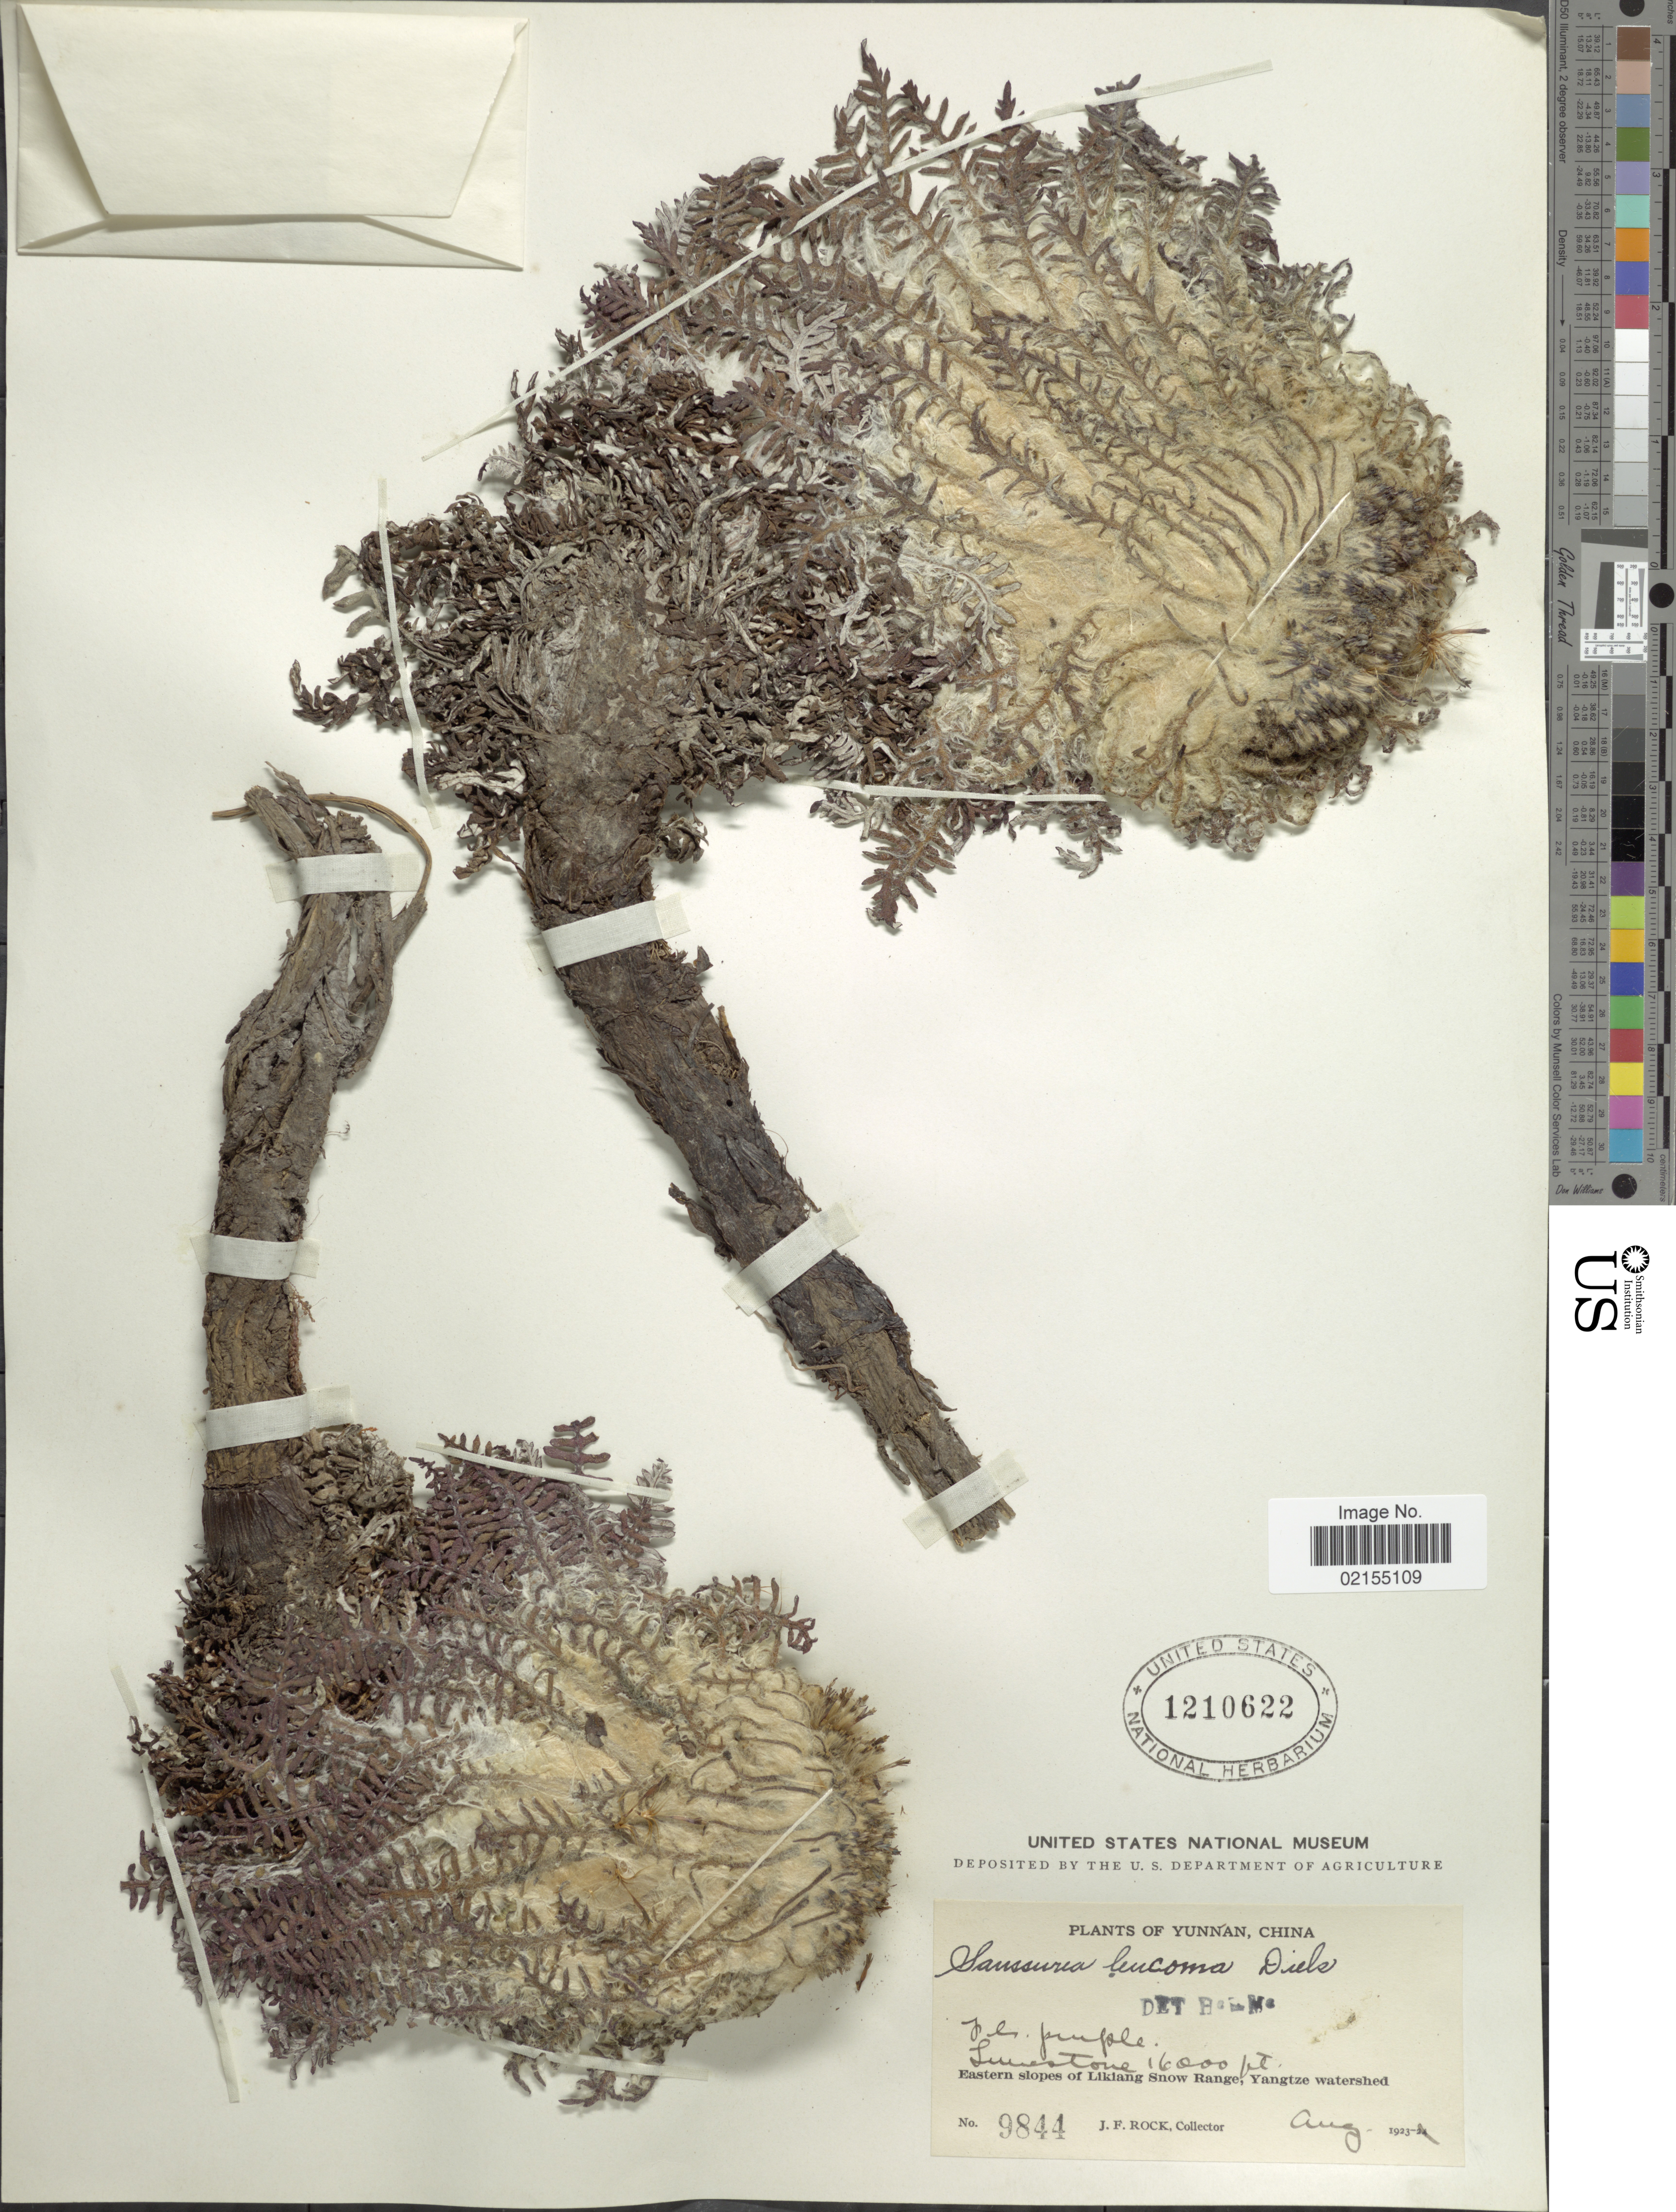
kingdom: Plantae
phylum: Tracheophyta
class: Magnoliopsida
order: Asterales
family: Asteraceae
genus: Saussurea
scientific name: Saussurea leucoma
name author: Diels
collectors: J. Rock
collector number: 9844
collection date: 1923-08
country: China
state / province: Yunnan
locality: Yunnan, China, Eastern slopes of Likiang Snow Range, Yangtze watershed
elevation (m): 4877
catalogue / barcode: US 1210622